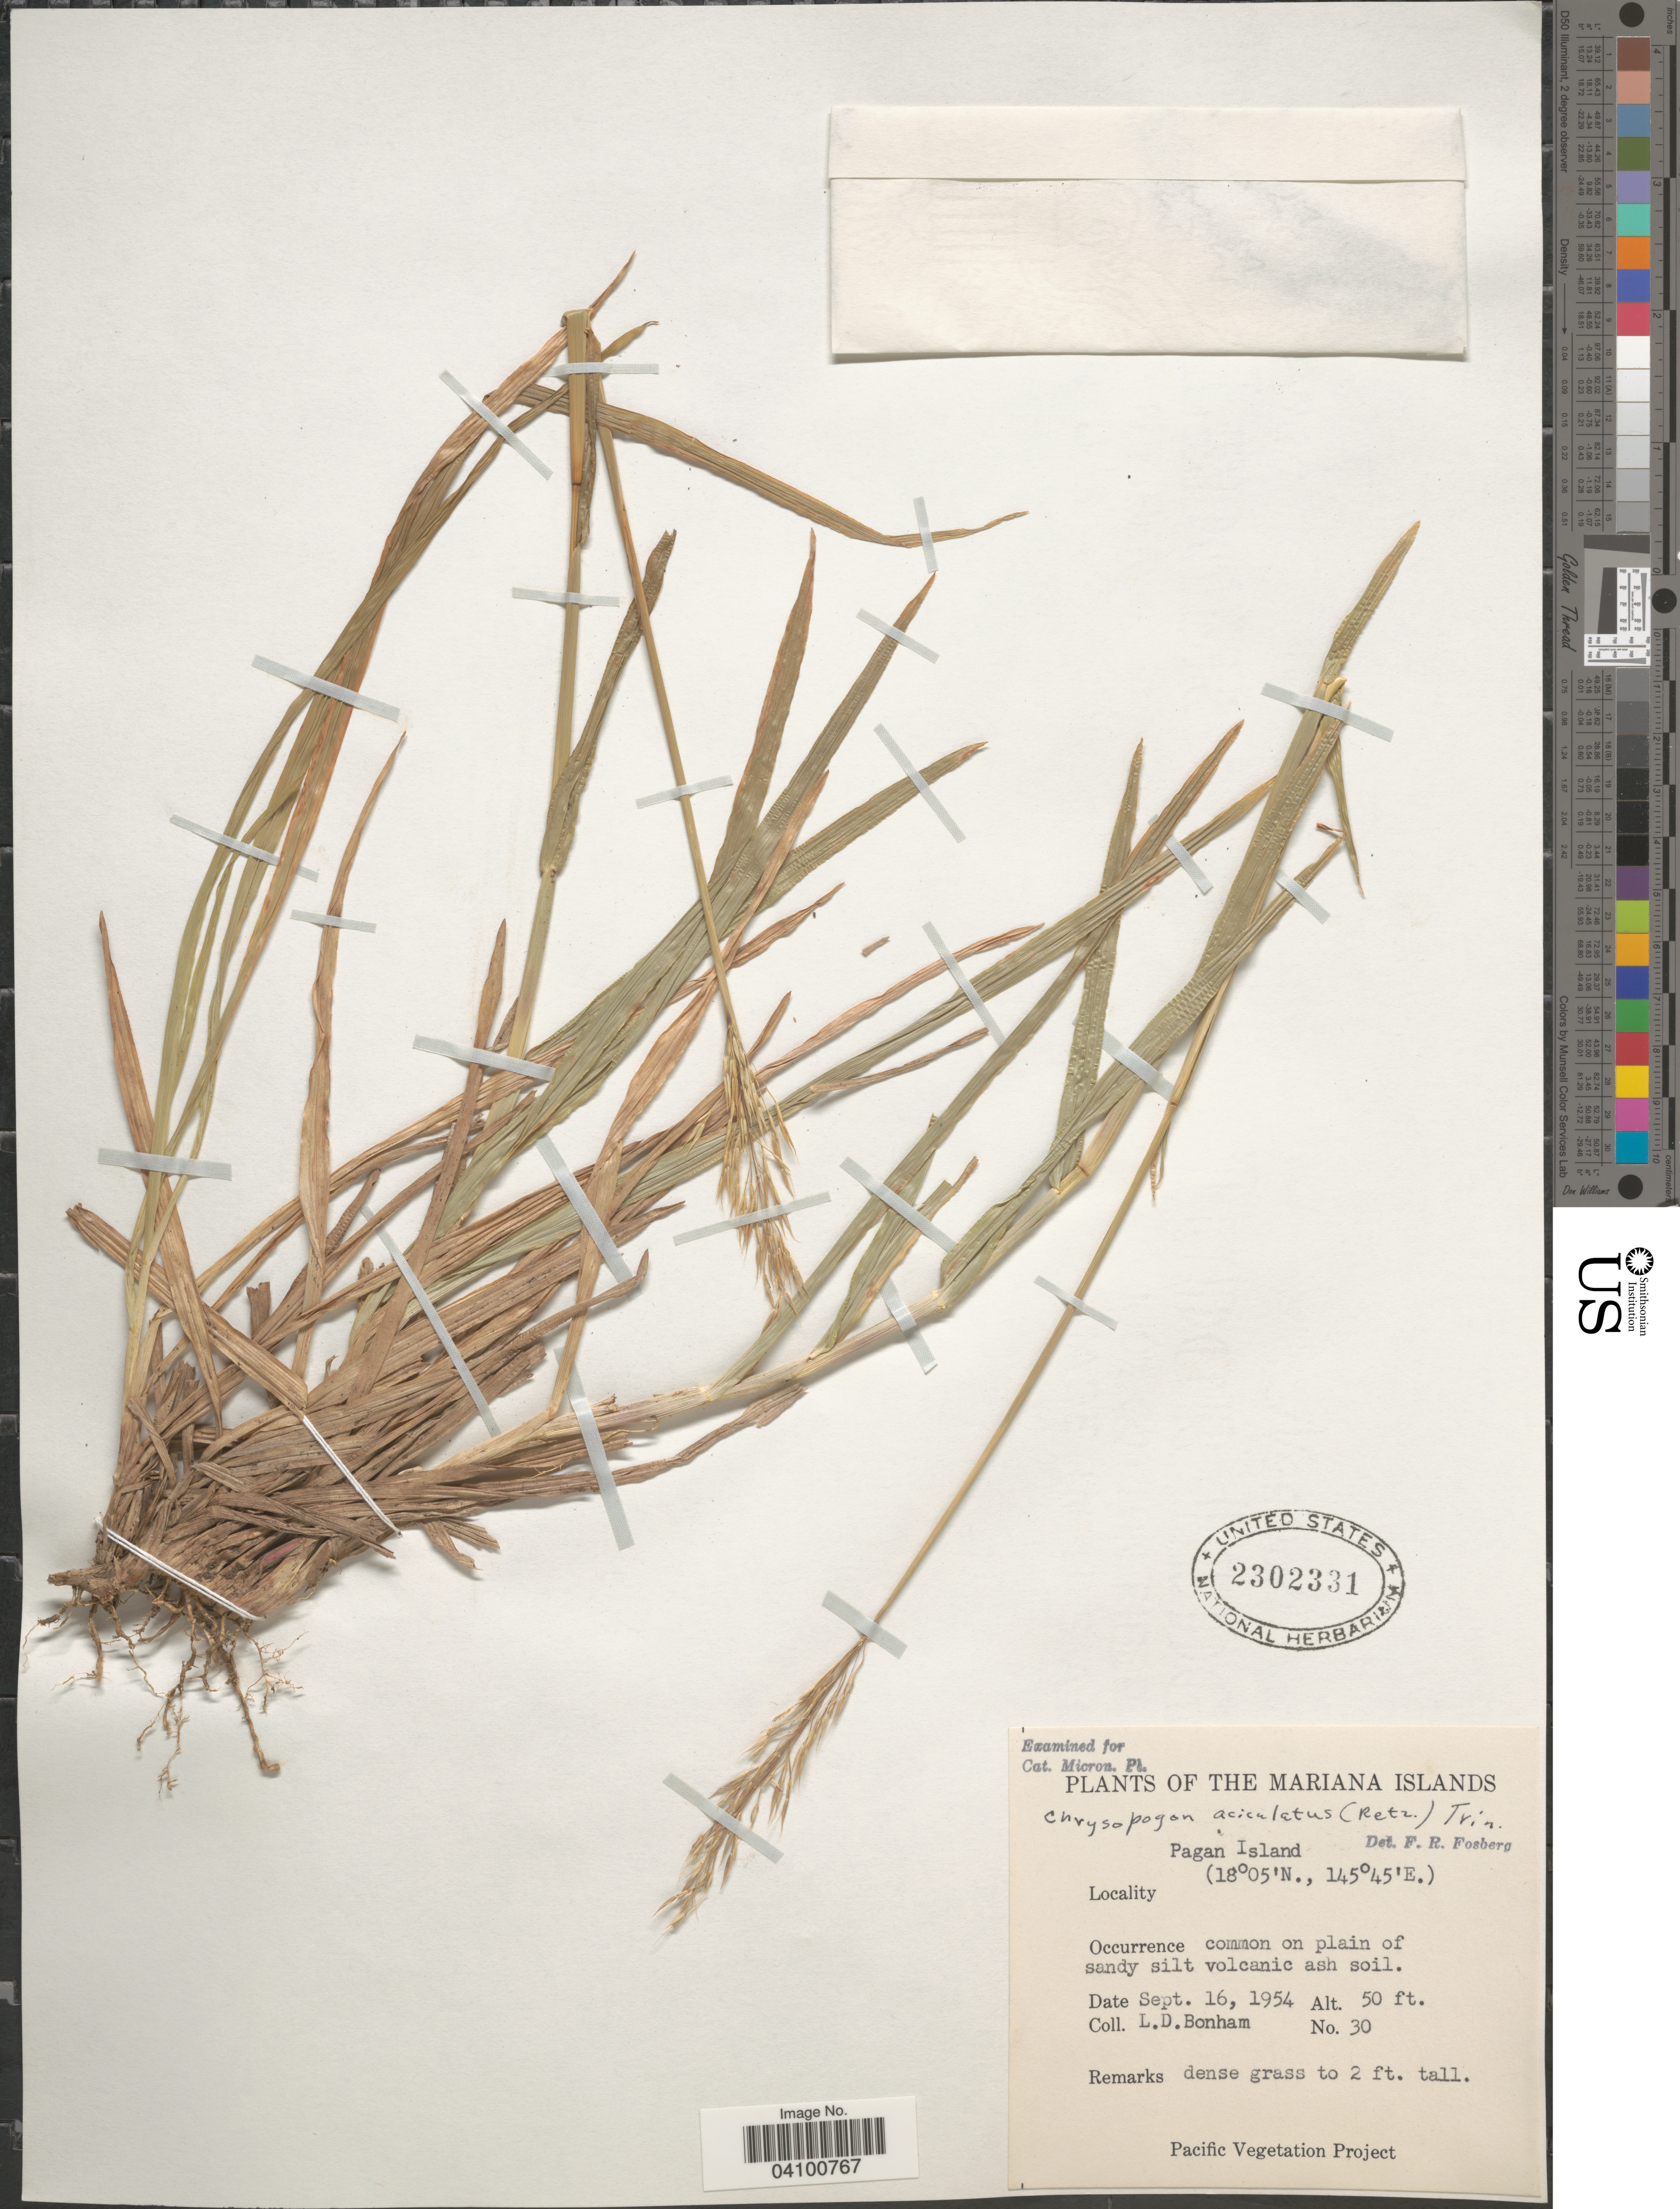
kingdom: Plantae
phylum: Tracheophyta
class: Liliopsida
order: Poales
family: Poaceae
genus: Chrysopogon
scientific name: Chrysopogon aciculatus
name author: (Retz.) Trin.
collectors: L. D. Bonham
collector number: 30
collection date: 1954-09-16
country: Northern Mariana Islands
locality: Mariana Islands. Pagan Island.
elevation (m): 15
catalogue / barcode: US 2302331